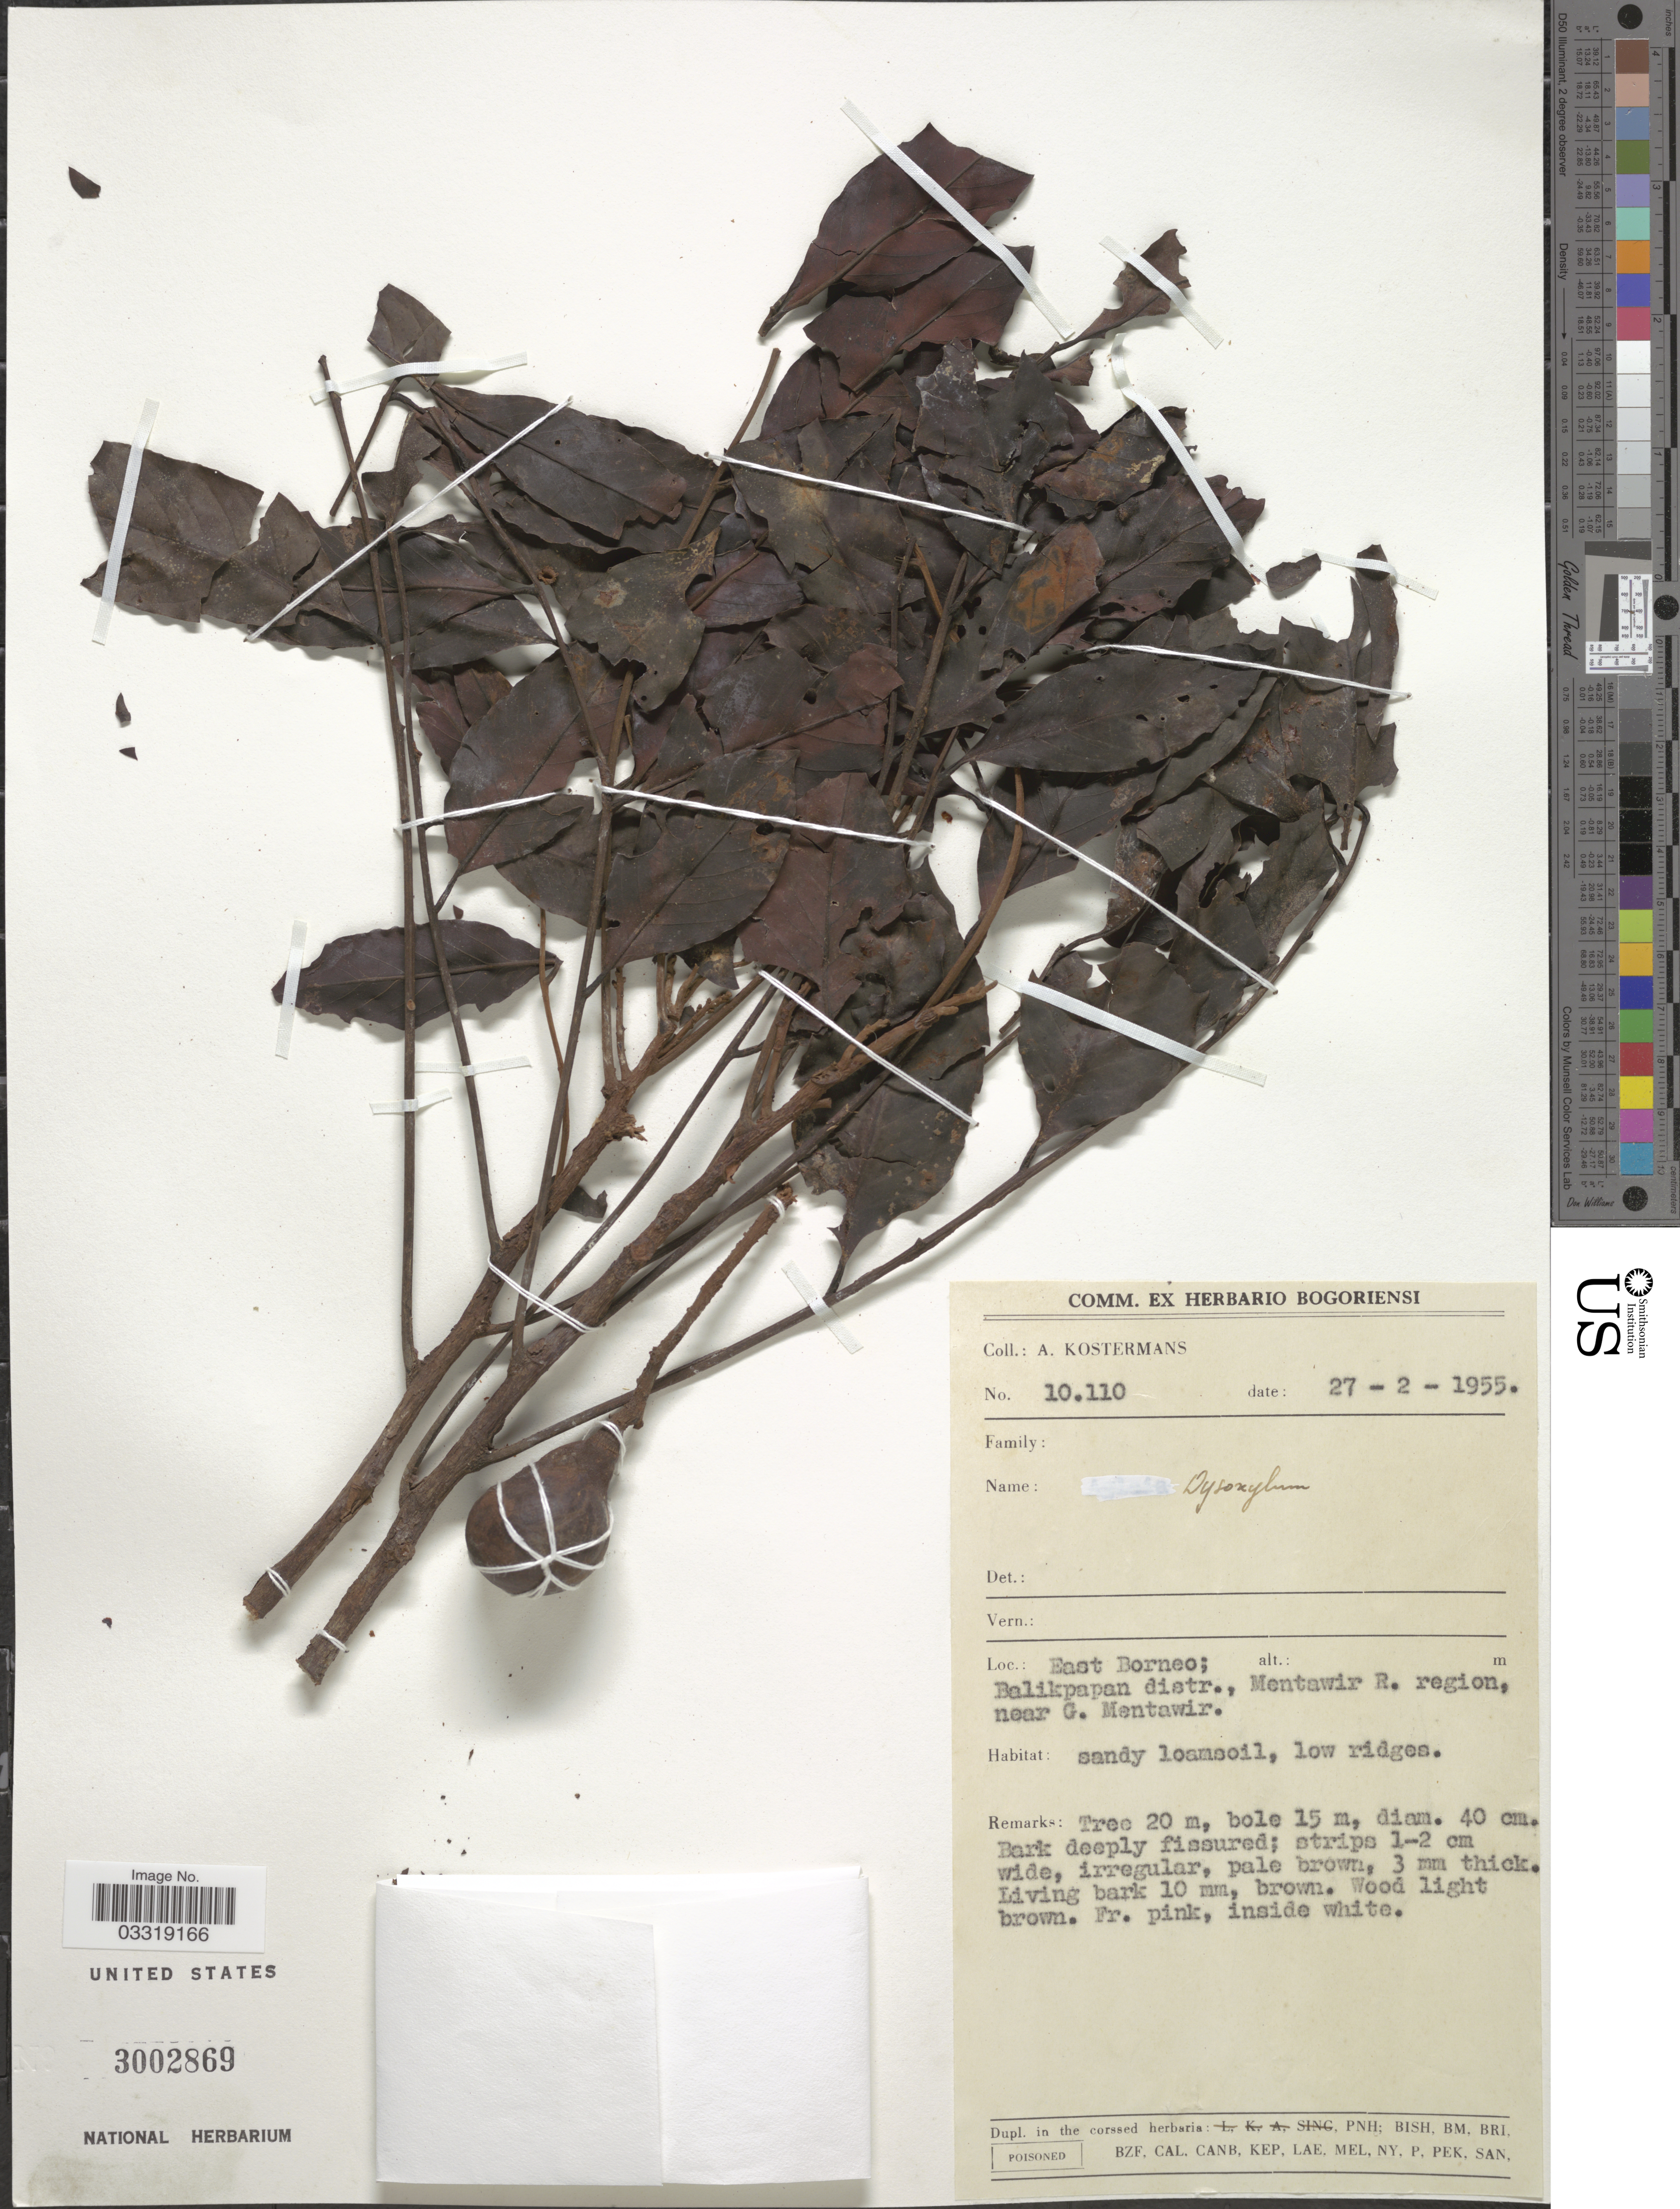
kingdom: Plantae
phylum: Tracheophyta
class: Magnoliopsida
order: Sapindales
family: Meliaceae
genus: Prasoxylon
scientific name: Prasoxylon alliaceum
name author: (Blume) M. Roem.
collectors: A. J. G. Kostermans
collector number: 10110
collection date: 1955-02-27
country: Indonesia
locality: East Borneo; Balikpapan distr., Mentawir R. region, near G. Mentawir.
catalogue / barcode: US 3002869